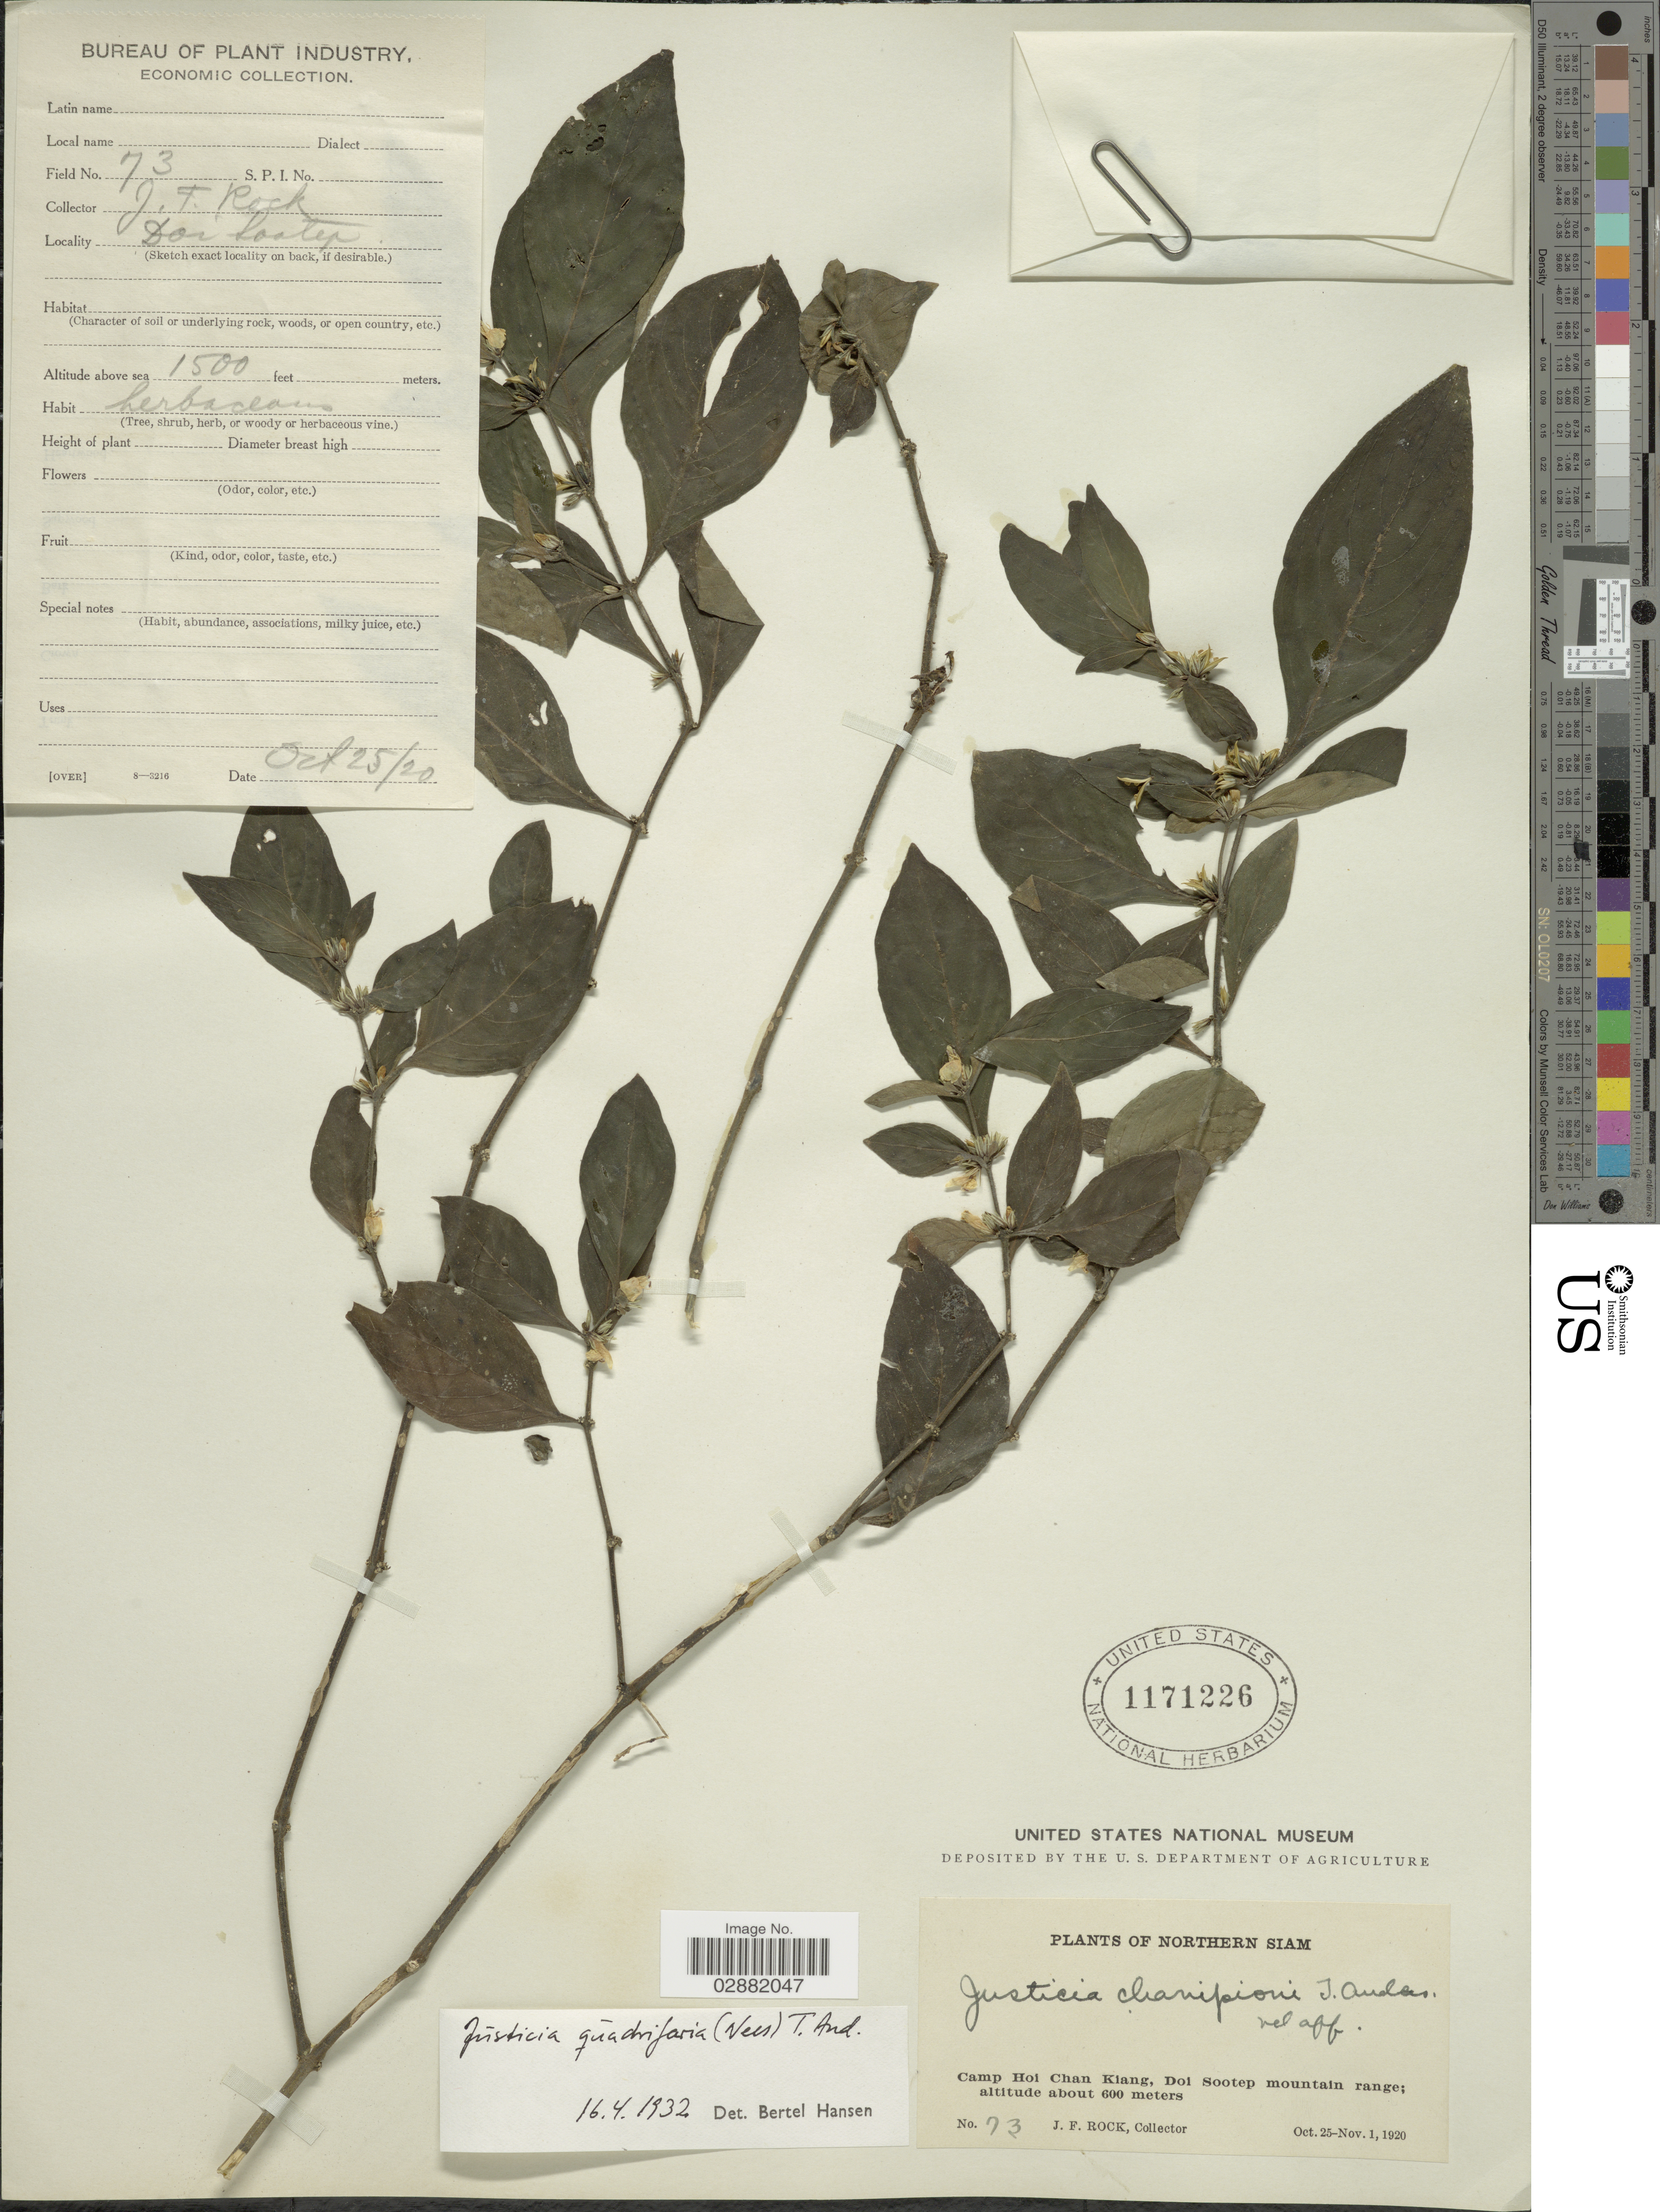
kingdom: Plantae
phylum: Tracheophyta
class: Magnoliopsida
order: Lamiales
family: Acanthaceae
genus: Justicia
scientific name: Justicia quadrifaria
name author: (Nees) T. Anderson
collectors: J. Rock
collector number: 73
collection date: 1920-10-25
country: Thailand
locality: Northern Siam, Camp Hoi Chan Kiang, Doi Sootep mountain range.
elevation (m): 600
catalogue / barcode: US 1171226